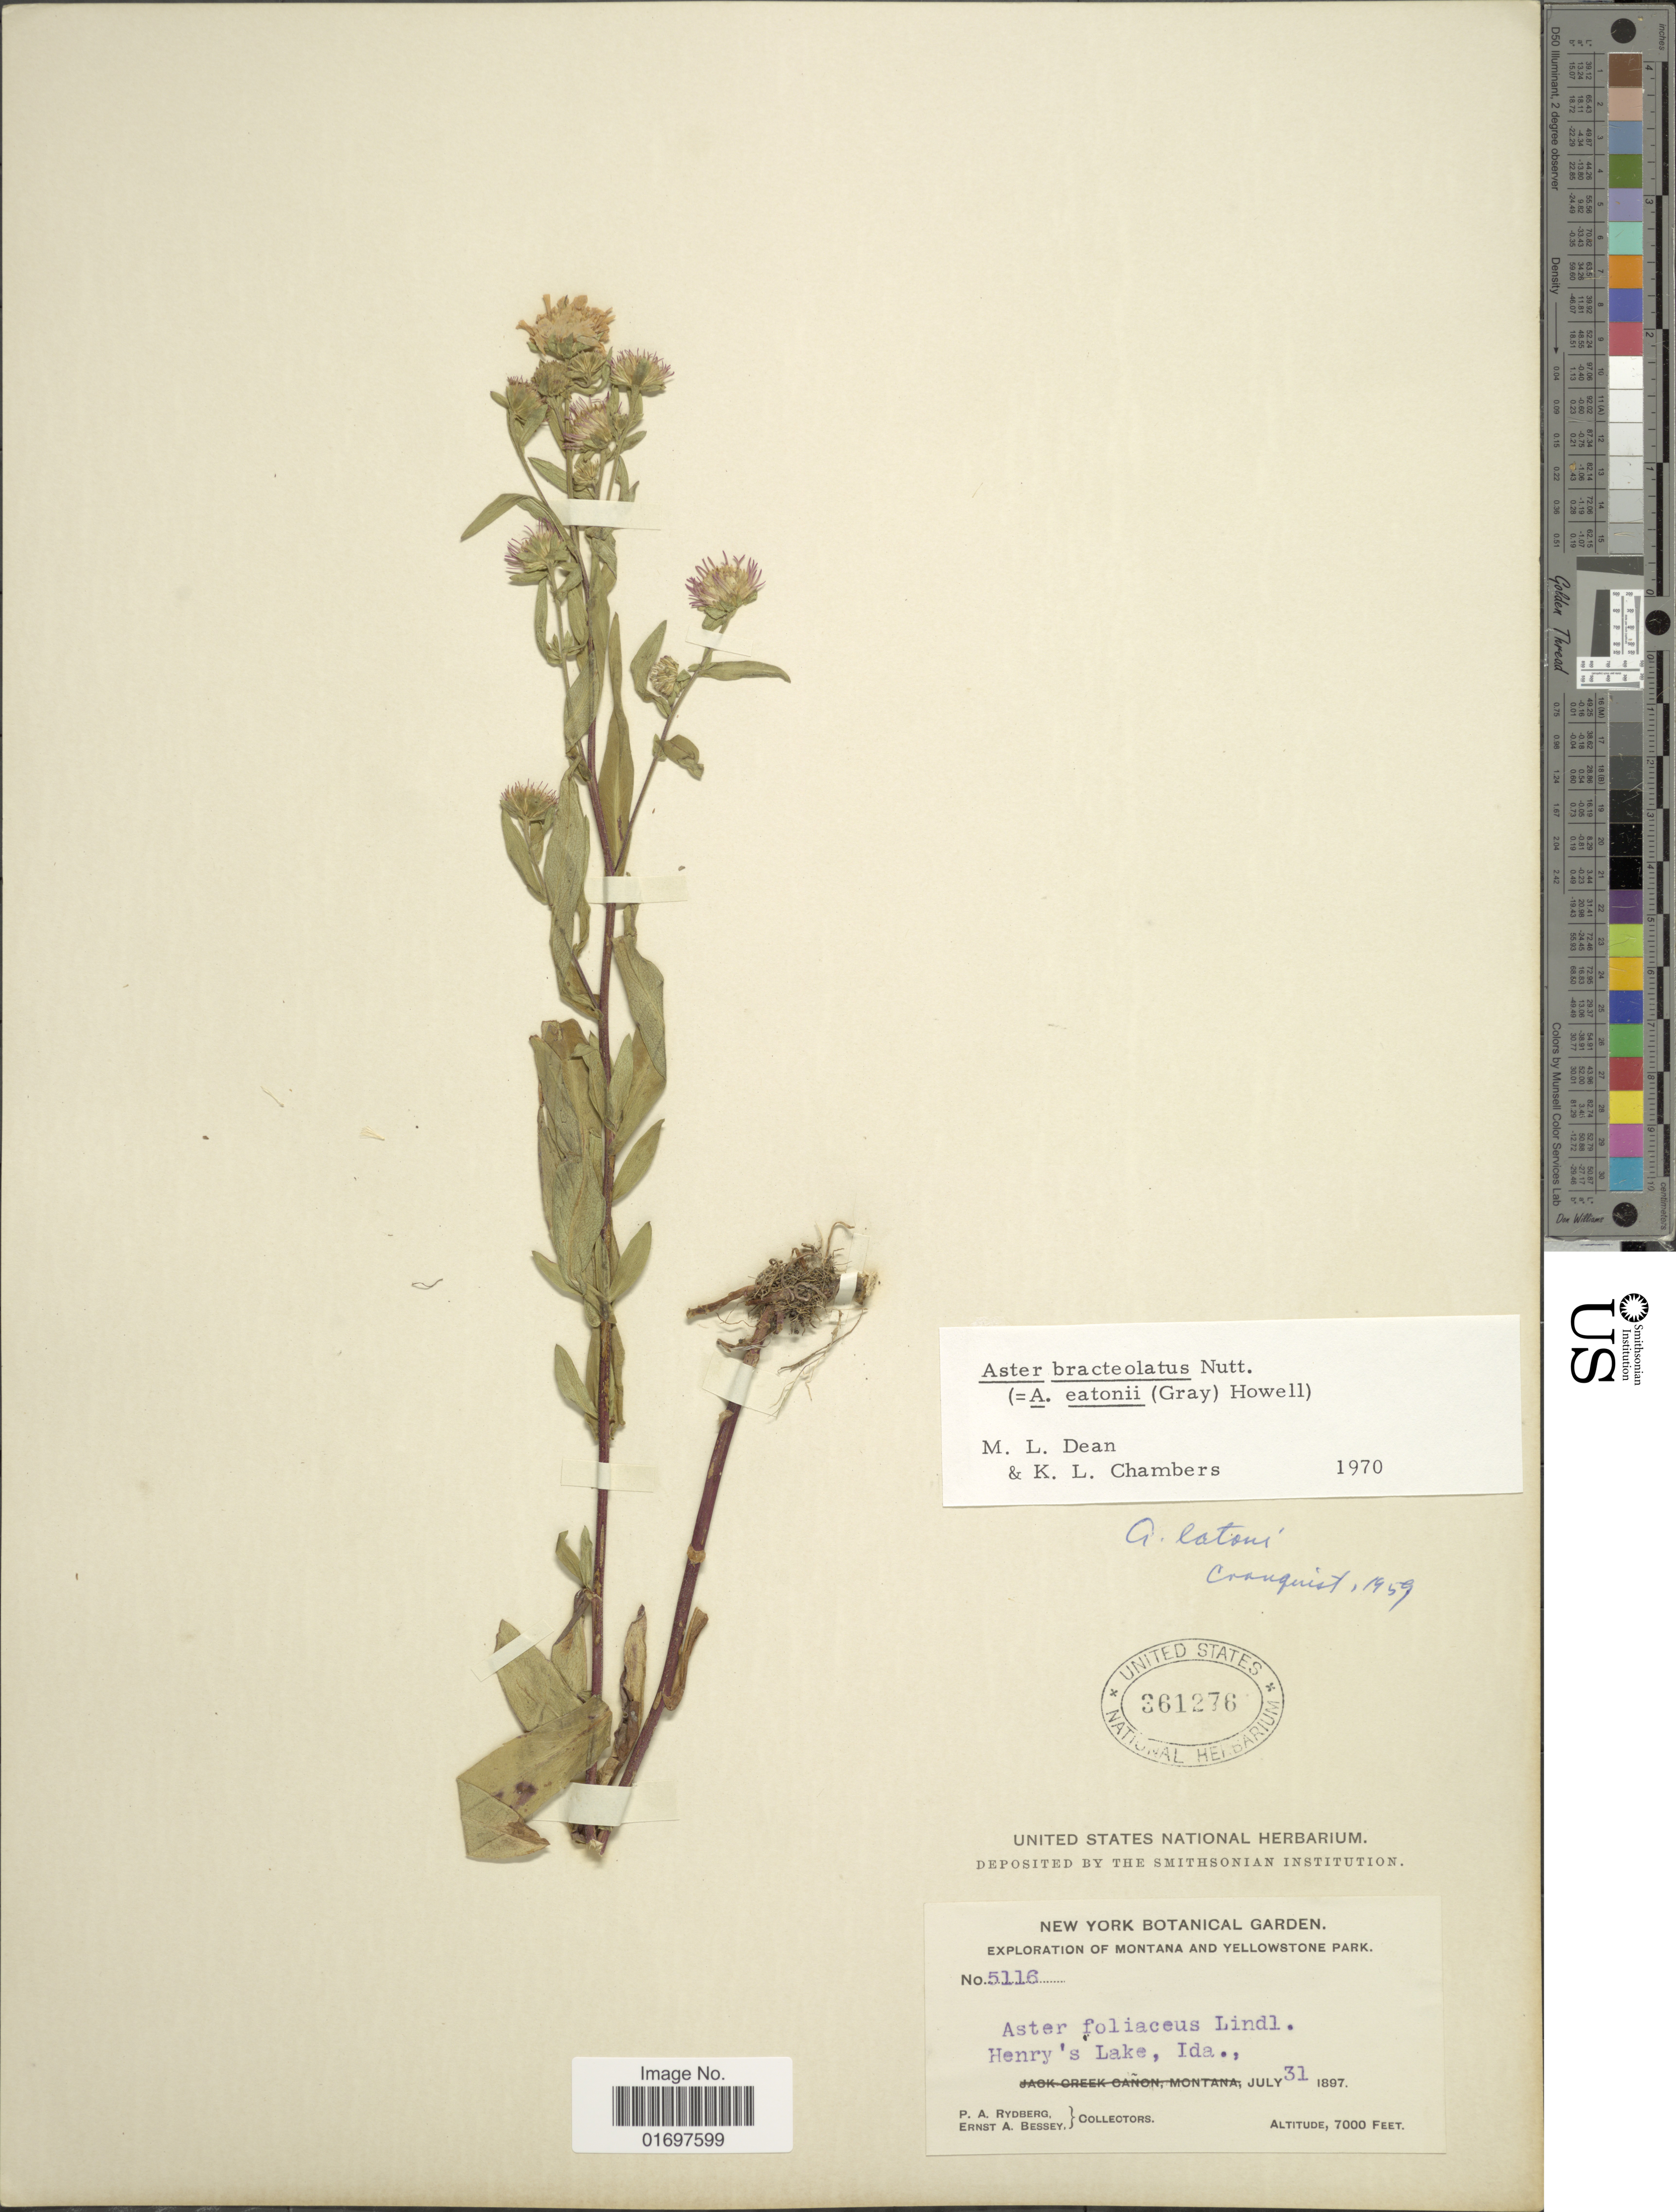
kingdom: Plantae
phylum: Tracheophyta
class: Magnoliopsida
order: Asterales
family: Asteraceae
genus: Symphyotrichum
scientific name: Symphyotrichum bracteolatum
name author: (Nutt.) G.L. Nesom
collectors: P. A. Rydberg & E. A. Bessey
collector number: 5116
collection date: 1897-07-31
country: United States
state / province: Idaho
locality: Henry's Lake, Ida.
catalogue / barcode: US 361276